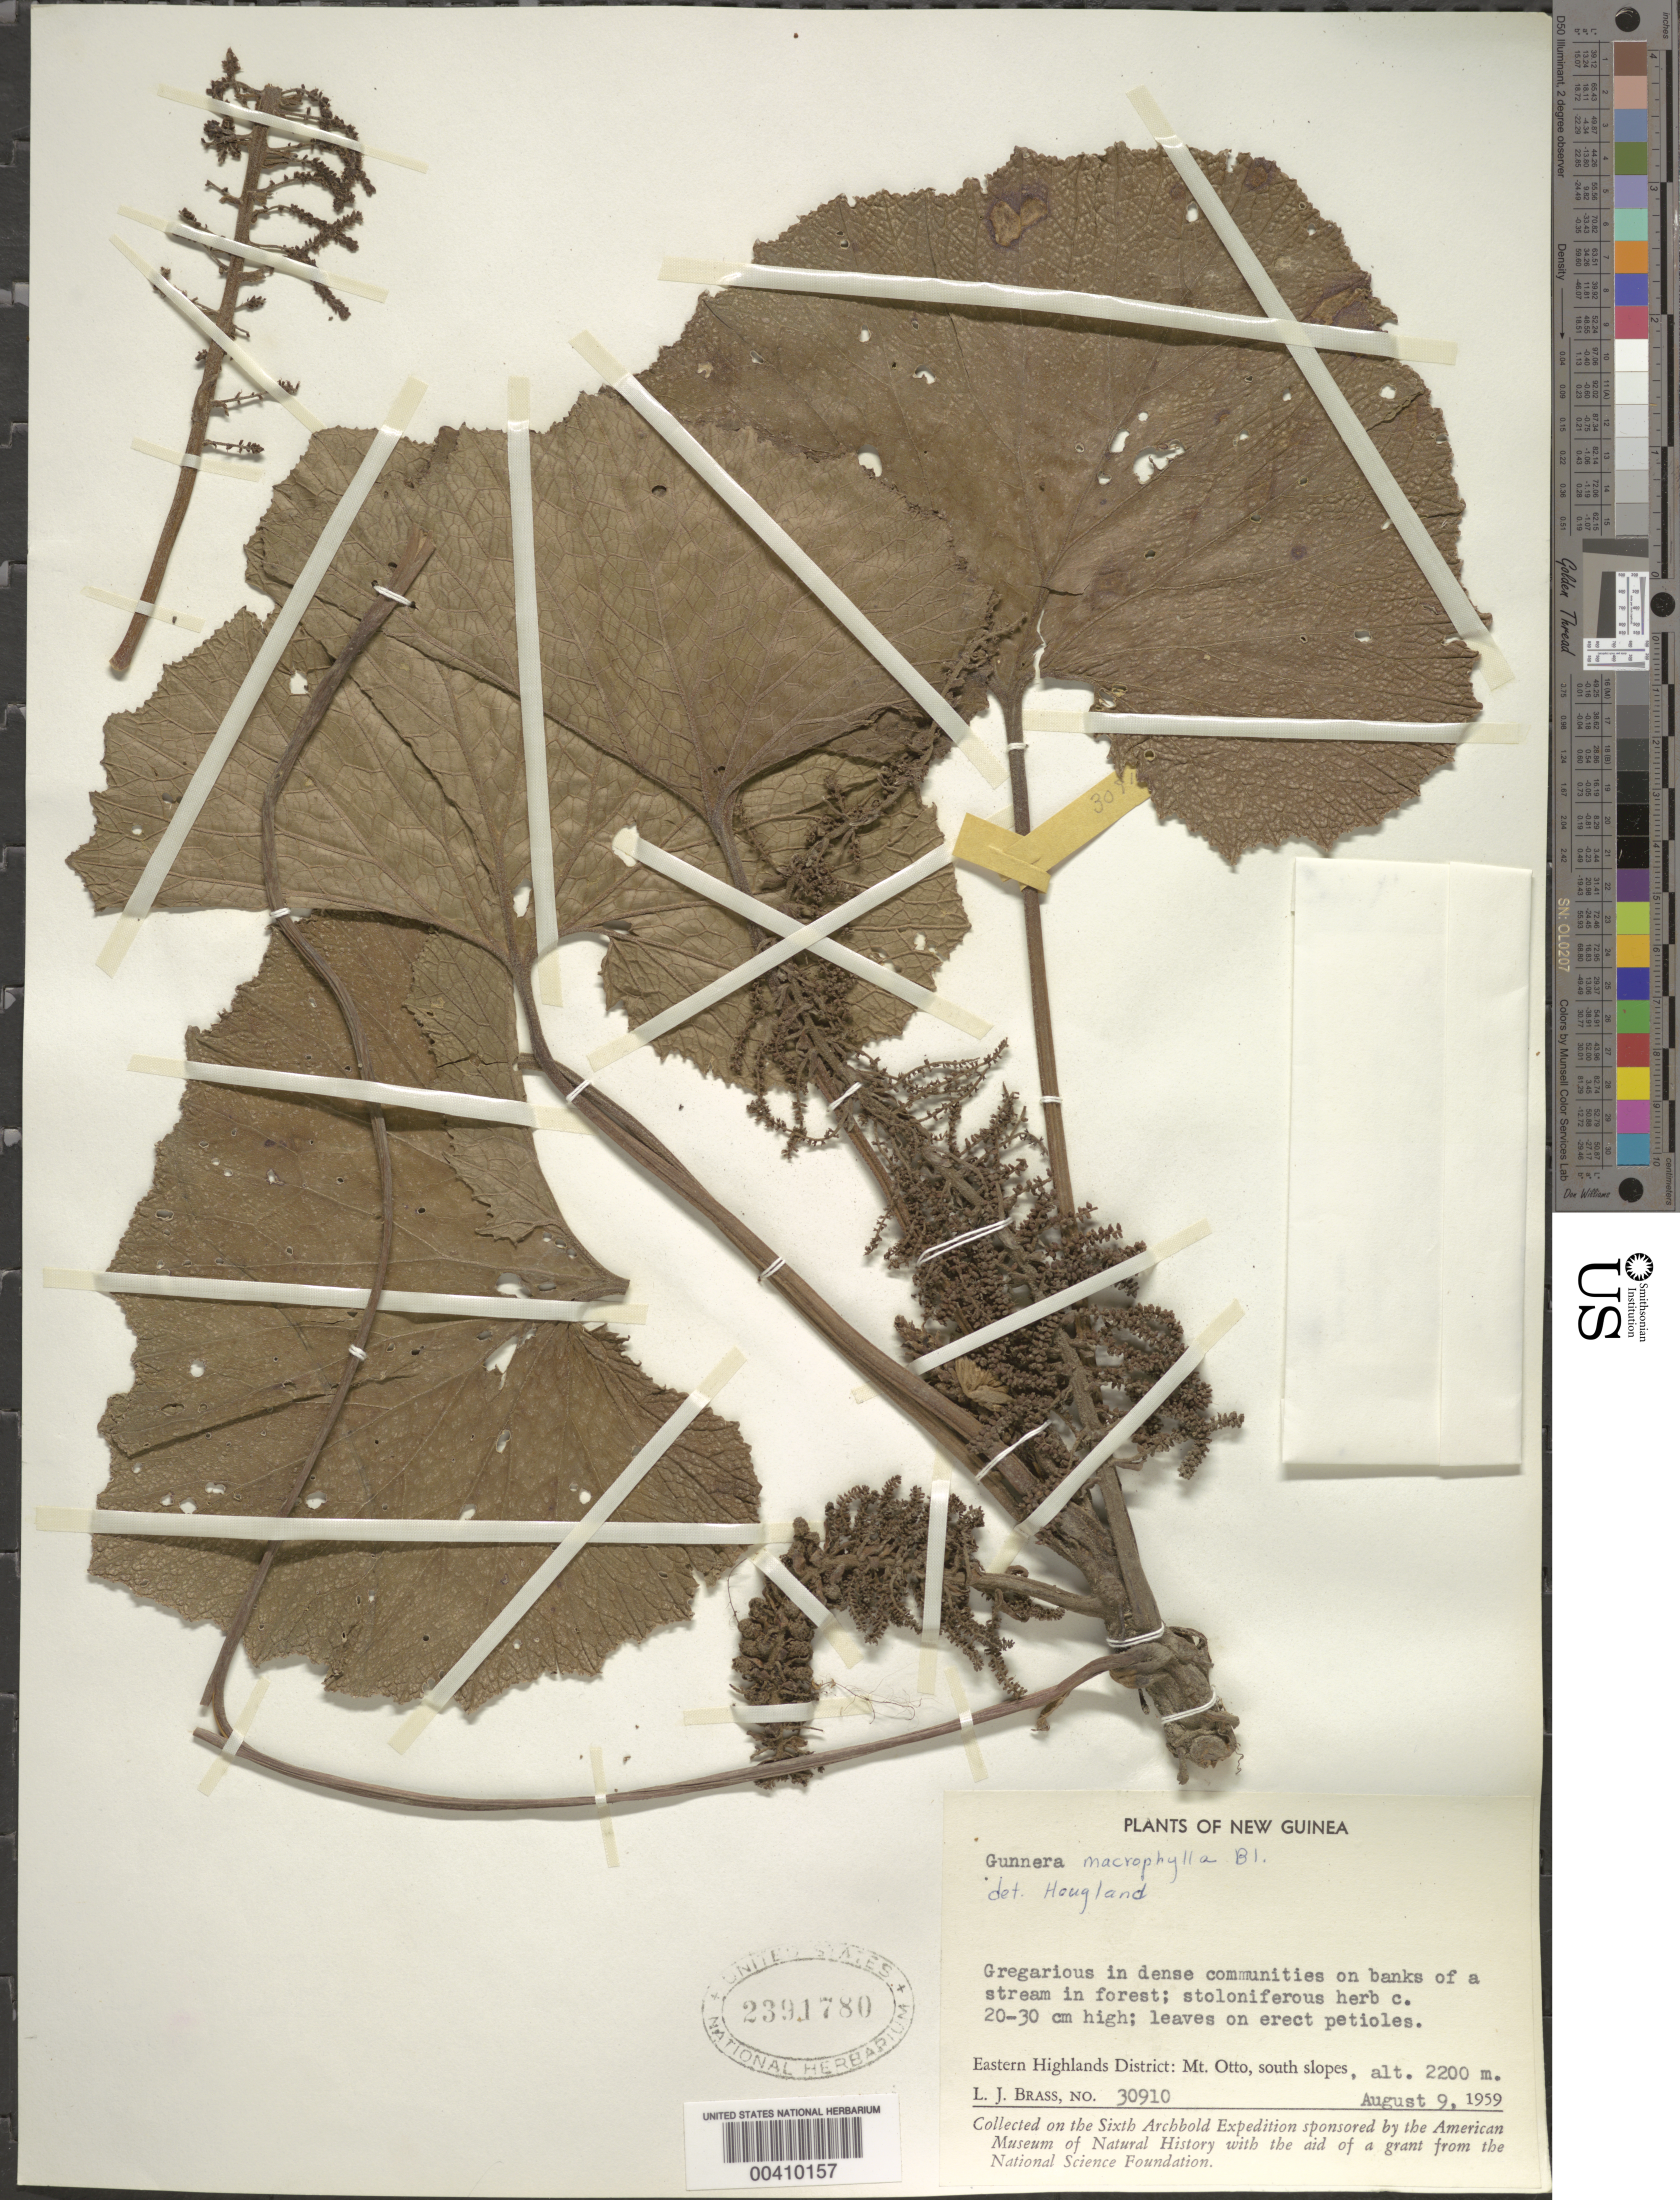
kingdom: Plantae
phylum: Tracheophyta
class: Magnoliopsida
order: Gunnerales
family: Gunneraceae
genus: Gunnera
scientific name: Gunnera macrophylla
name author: Blume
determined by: Hoogland, R. D.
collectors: L. J. Brass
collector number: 30910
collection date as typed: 09 Aug 1959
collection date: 1959-08-09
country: Papua New Guinea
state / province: Eastern Highlands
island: New Guinea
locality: Mt. Otto, S slopes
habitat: Banks of a stream in forest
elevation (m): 2200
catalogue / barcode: US 2391780